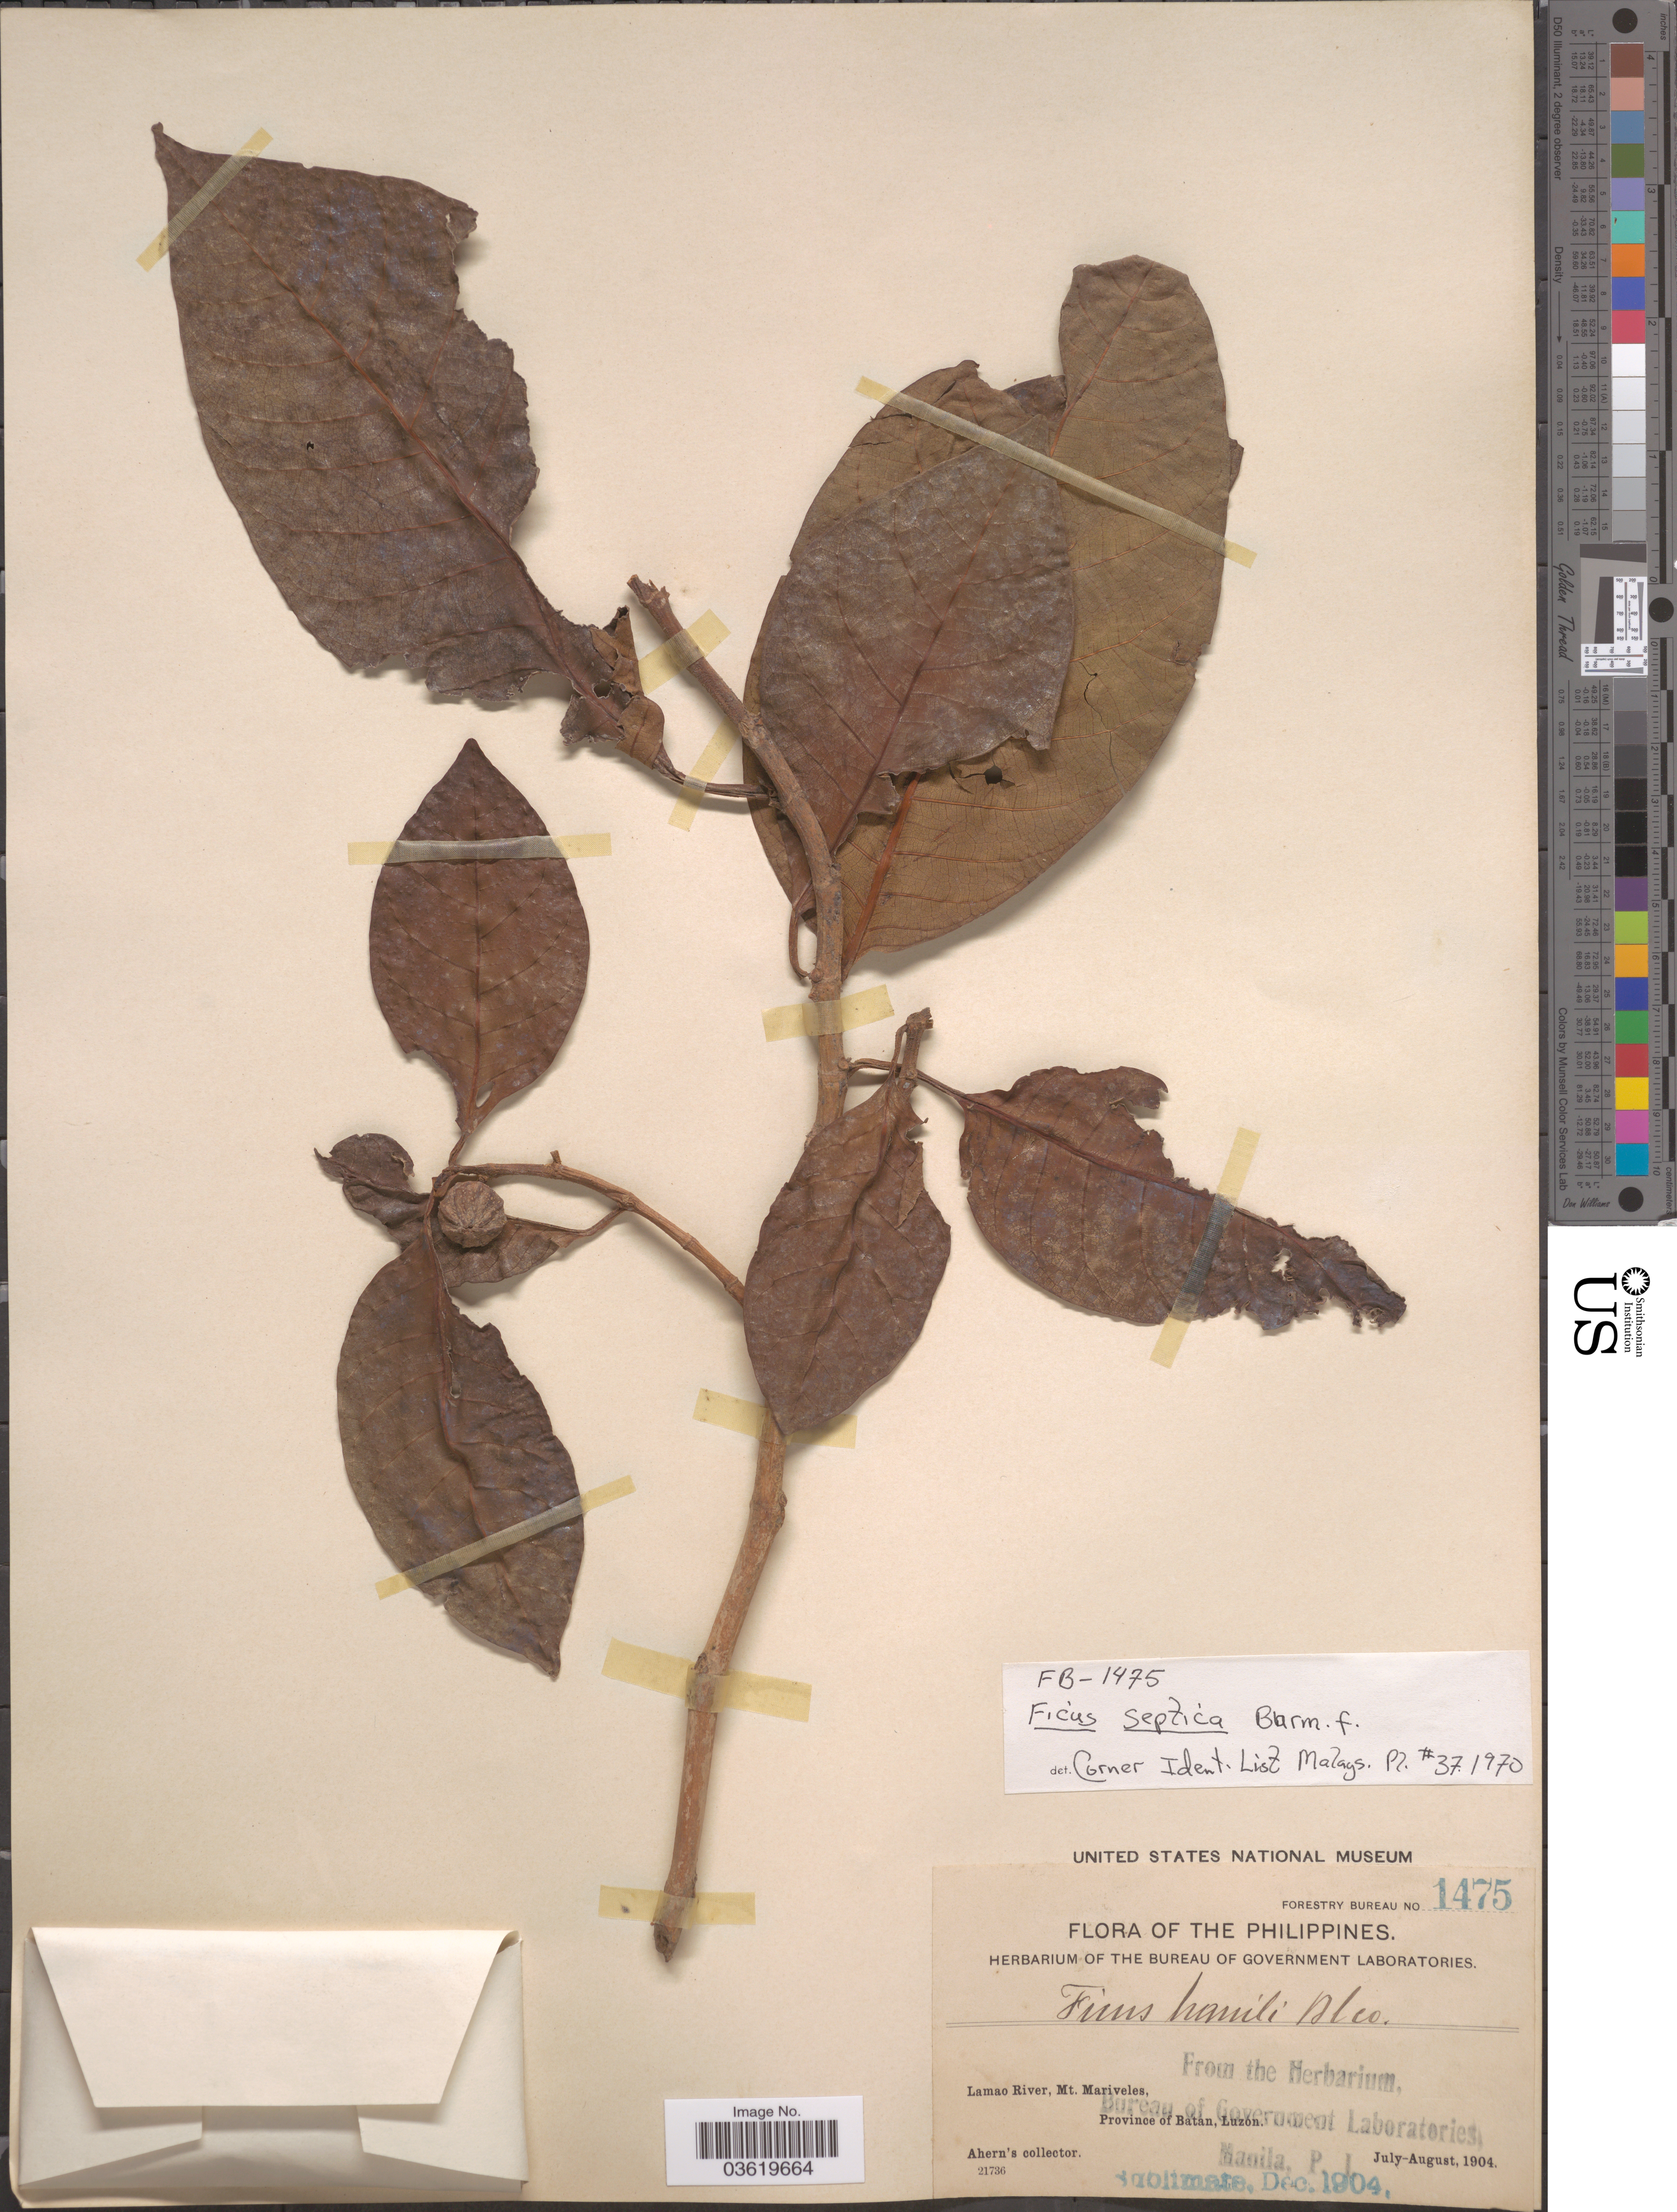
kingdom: Plantae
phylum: Tracheophyta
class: Magnoliopsida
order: Rosales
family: Moraceae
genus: Ficus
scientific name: Ficus septica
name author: Burm. f.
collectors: Ahern's collector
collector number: Forestry Bureau 1475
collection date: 1904-07/1904-08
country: Philippines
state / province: Cagayan Valley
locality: Lamao River, Mt. Mariveles, Province of Batan, Luzon.